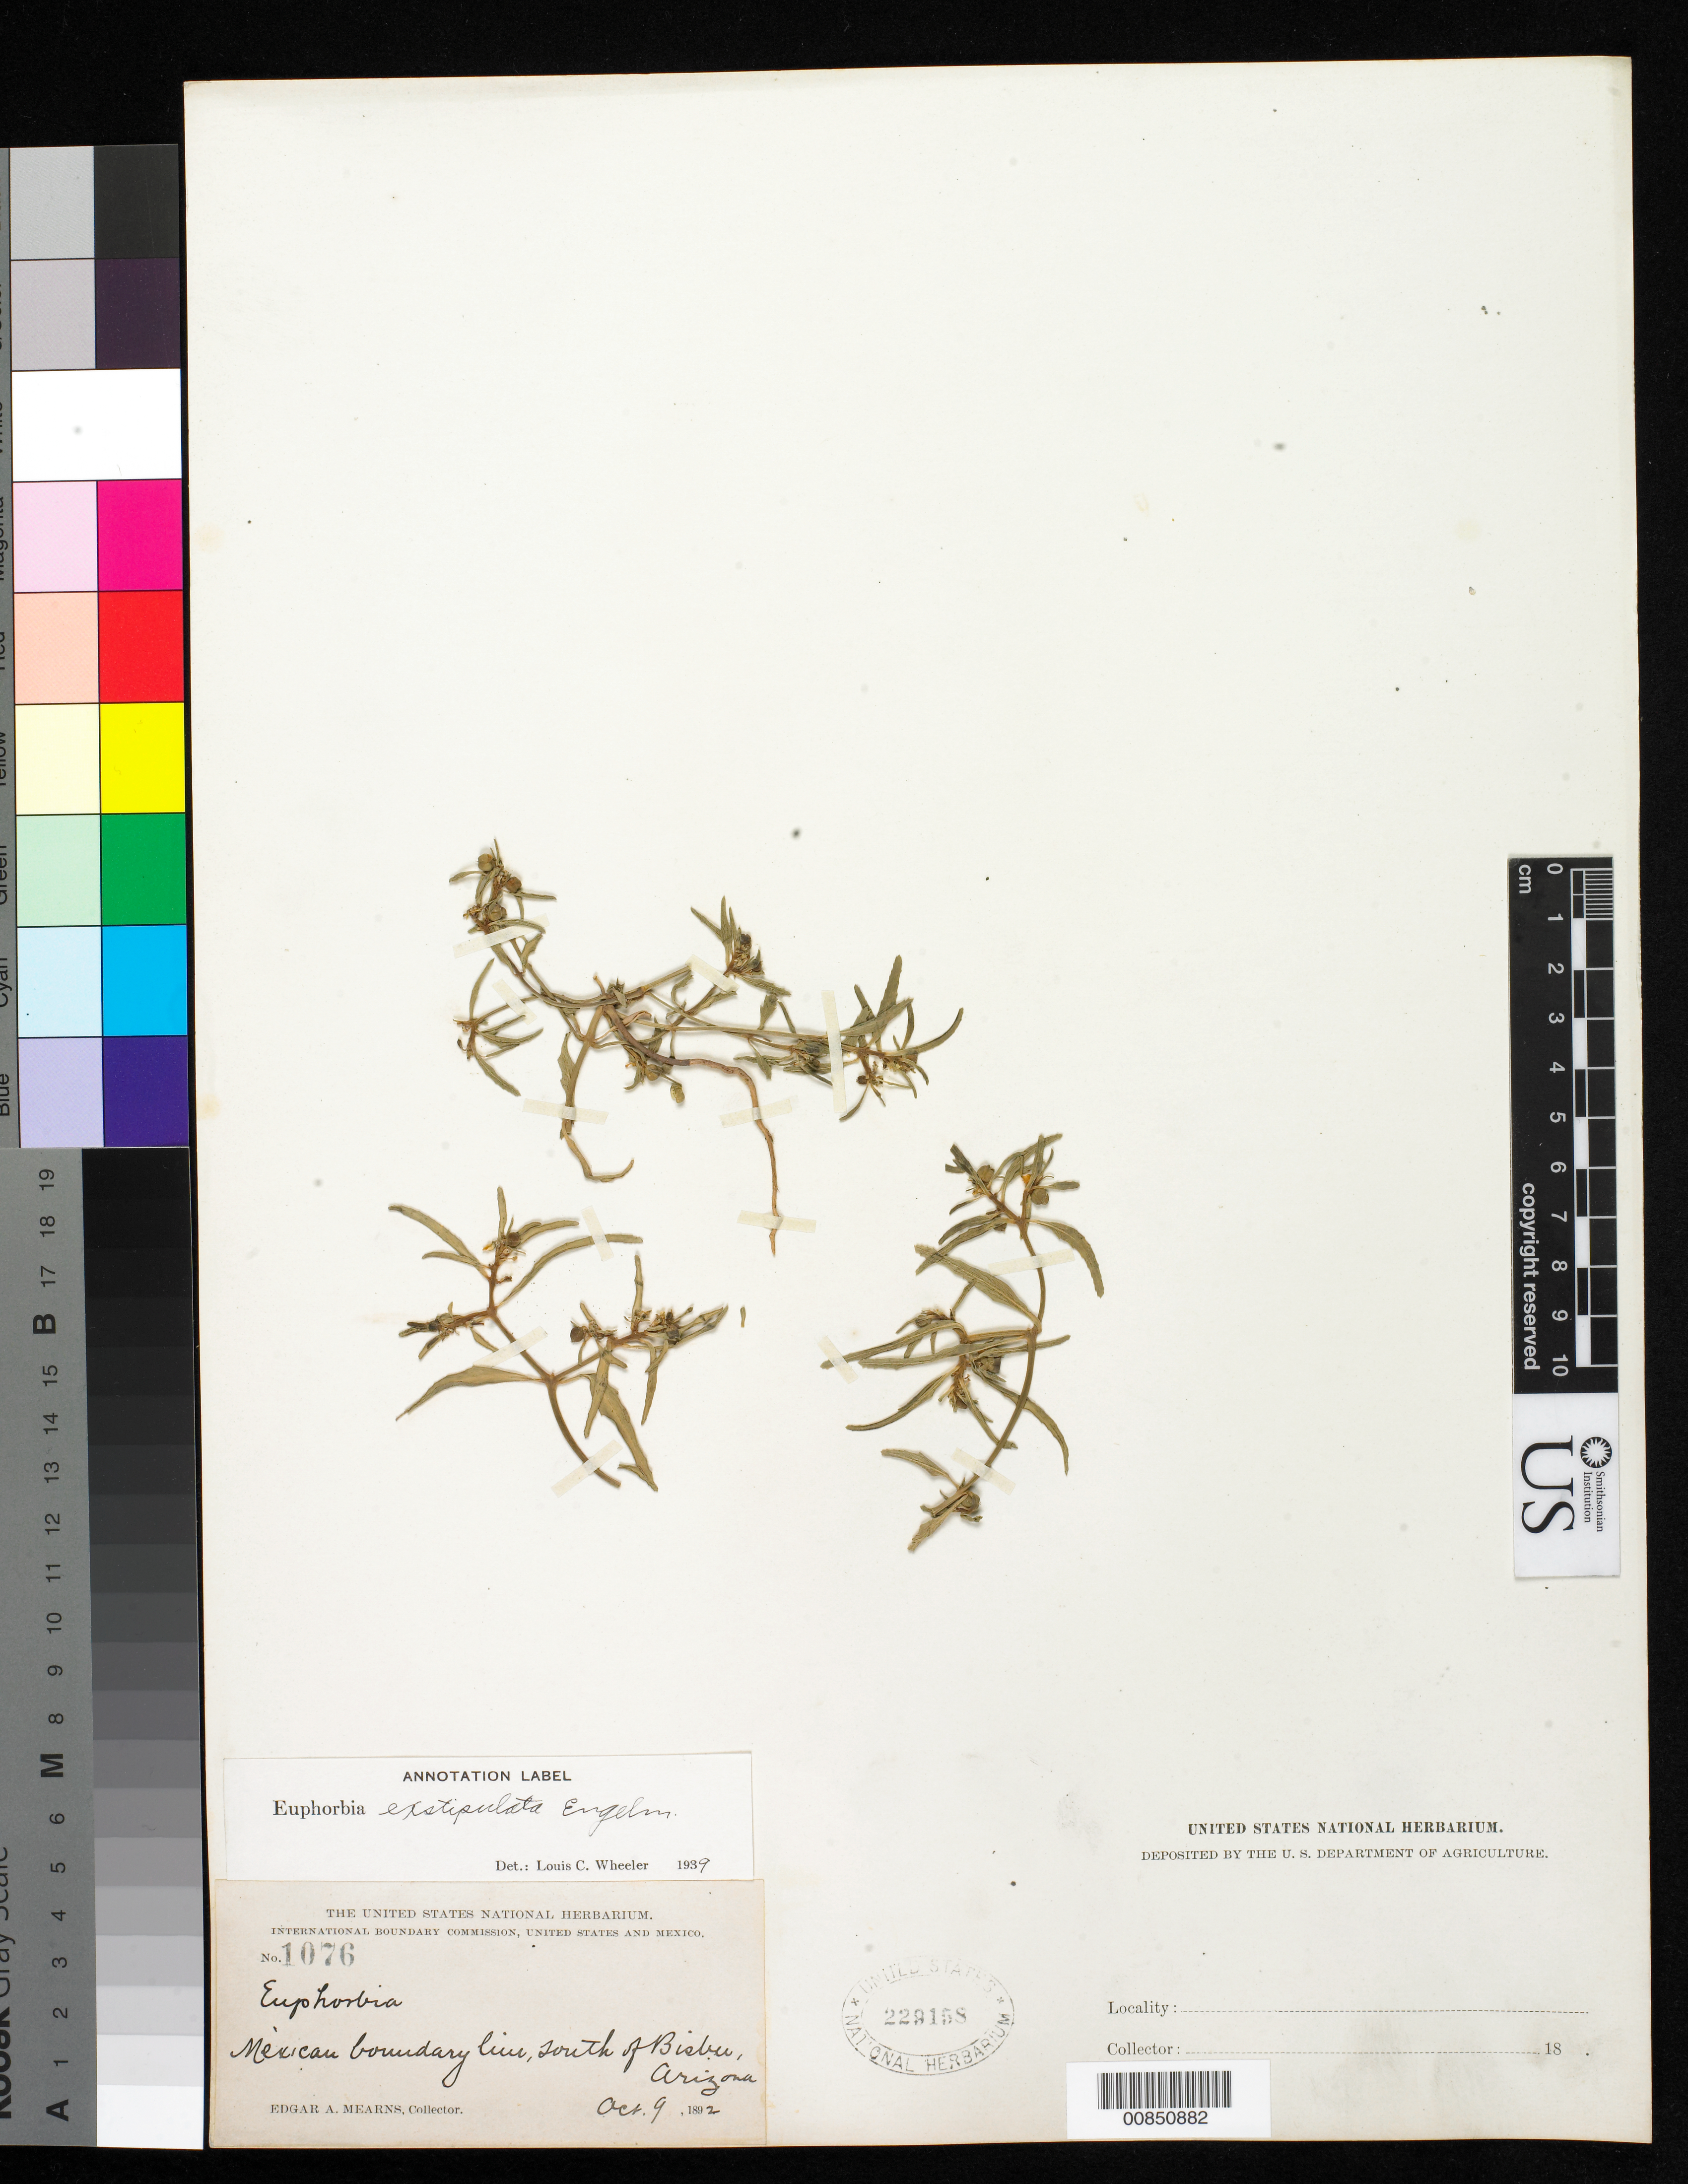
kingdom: Plantae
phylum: Tracheophyta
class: Magnoliopsida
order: Malpighiales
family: Euphorbiaceae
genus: Euphorbia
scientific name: Euphorbia exstipulata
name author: Engelm. in Emory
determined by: Wheeler, J. L.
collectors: E. A. Mearns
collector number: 1076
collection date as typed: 09 Oct 1892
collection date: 1892-10-09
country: United States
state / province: Arizona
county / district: Cochise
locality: Mexican Boundary Line, S of Bisbee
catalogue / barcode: US 229158